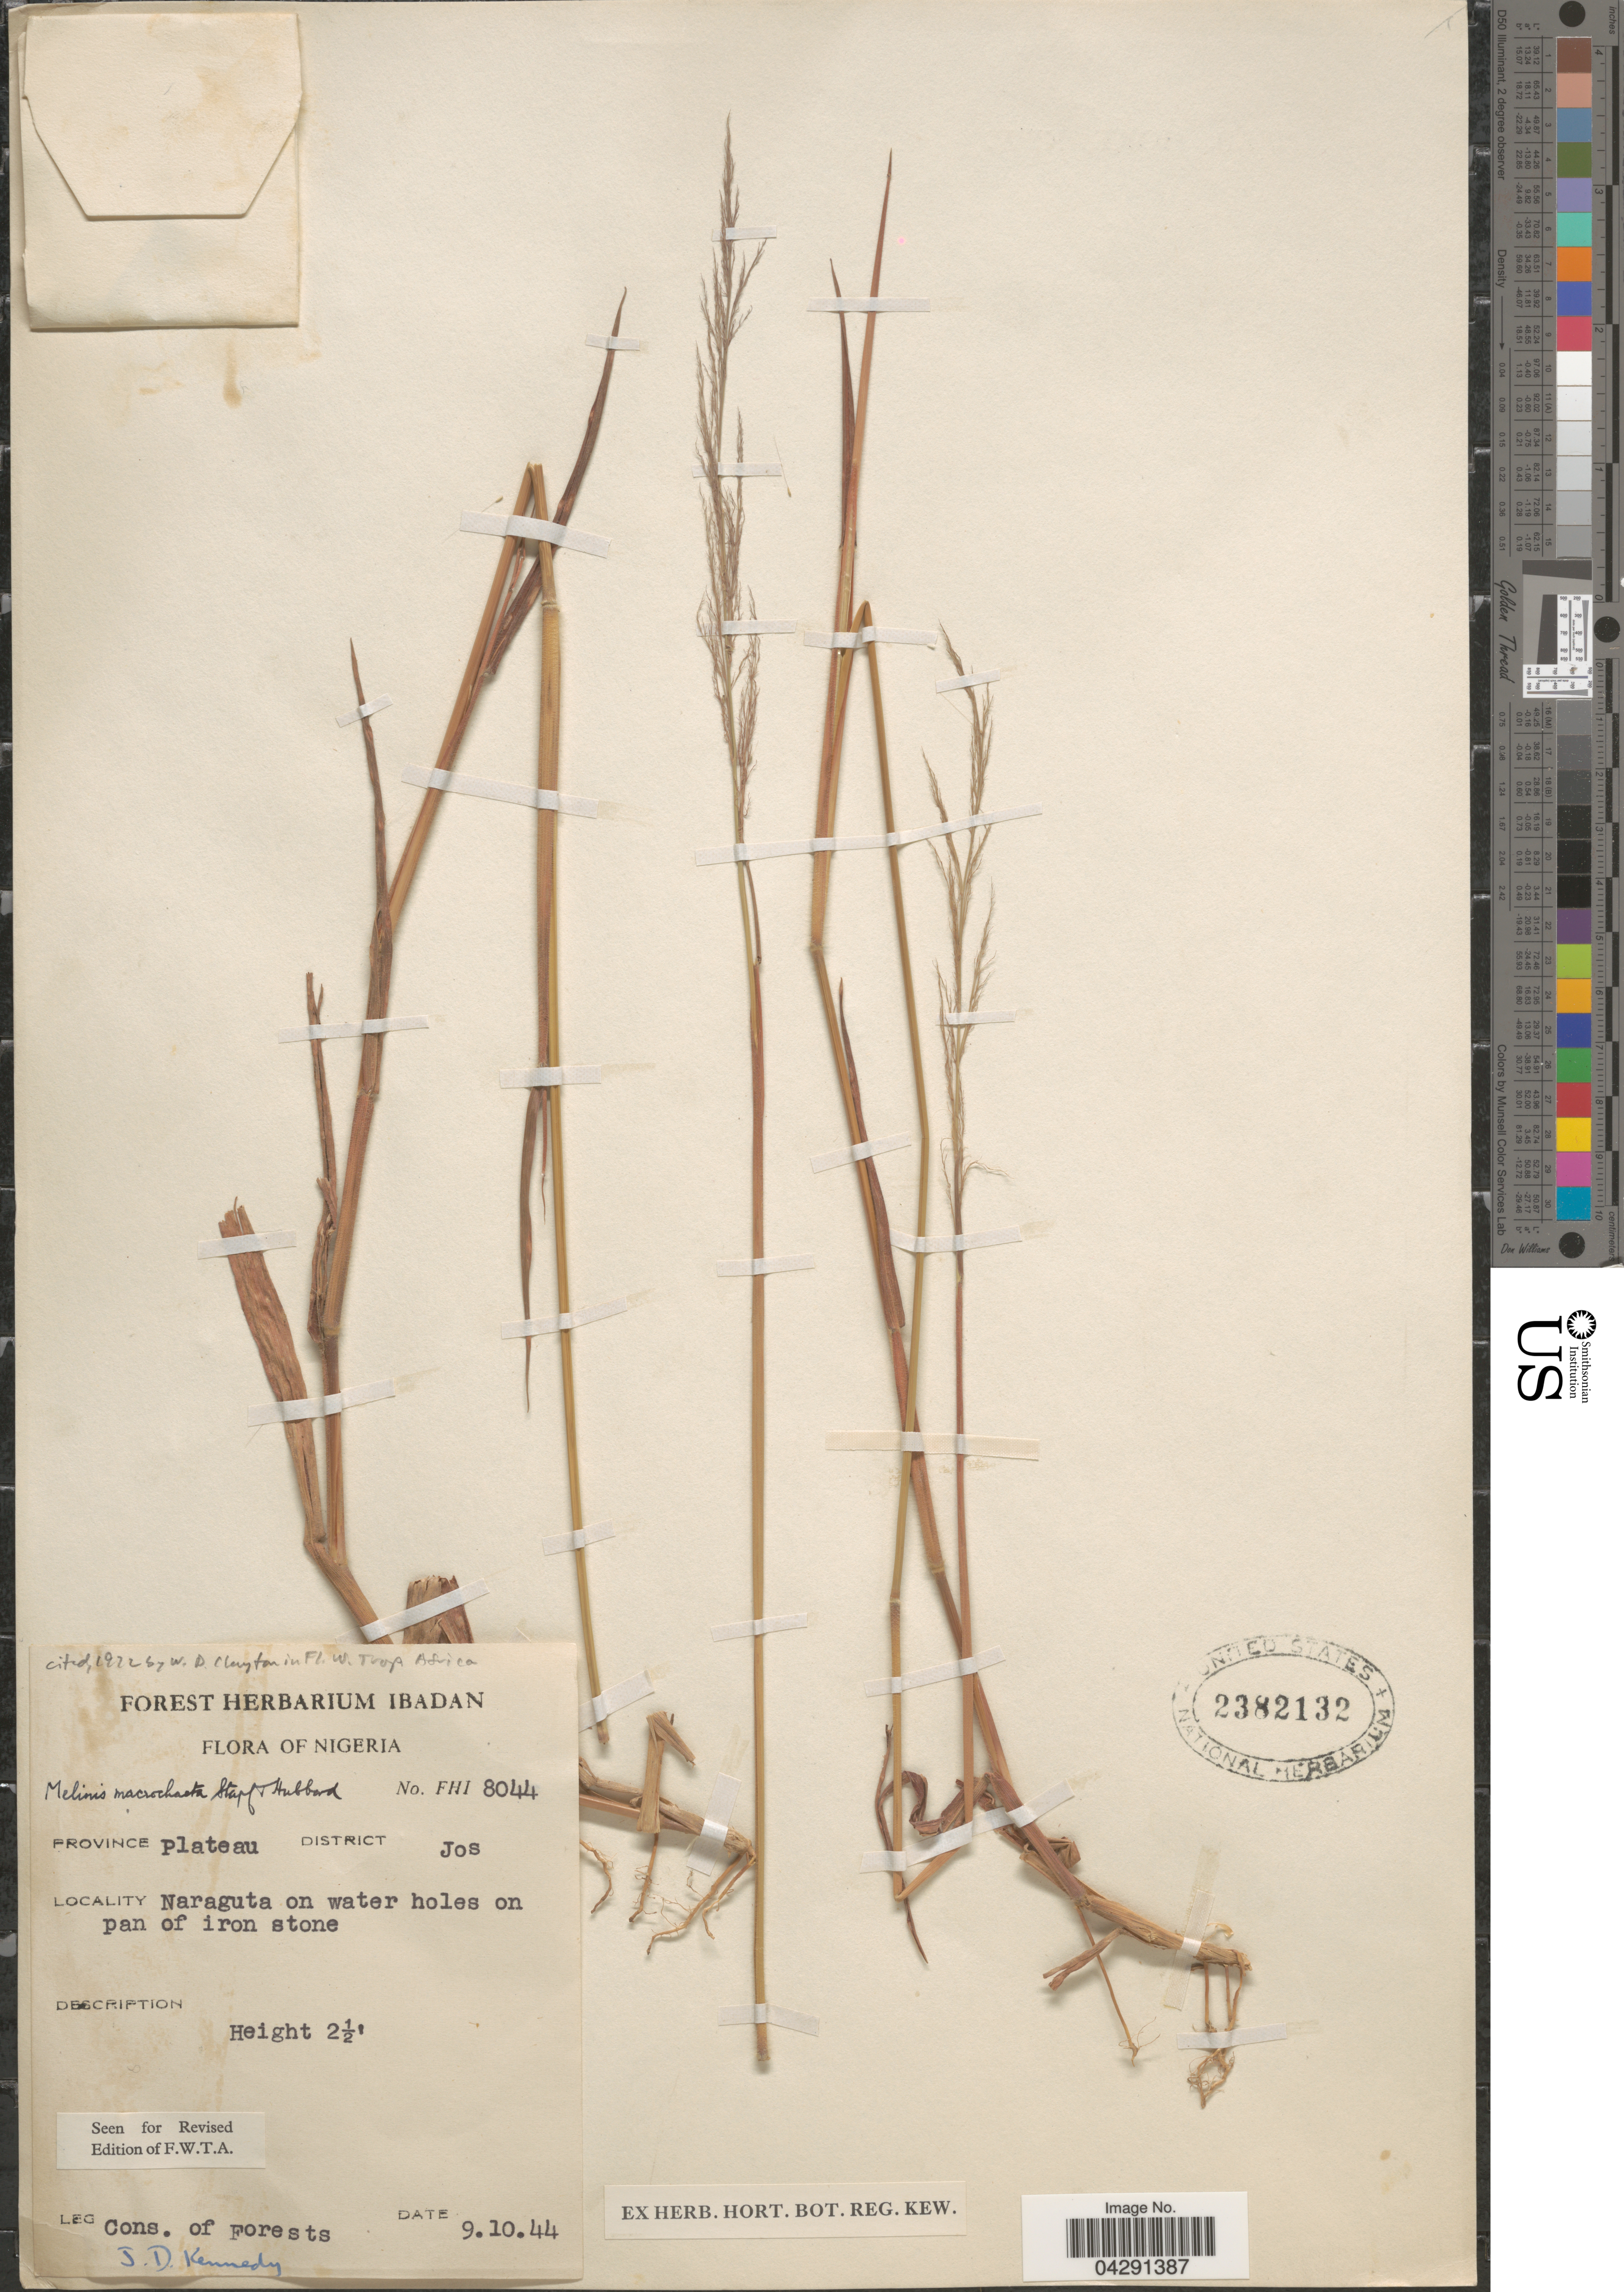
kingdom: Plantae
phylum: Tracheophyta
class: Liliopsida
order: Poales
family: Poaceae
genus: Melinis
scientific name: Melinis macrochaeta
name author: Stapf & C.E. Hubb.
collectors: Cons. of Forests & J. D. Kennedy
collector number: FHI8044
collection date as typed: Transcribed d/m/y: 9/10/44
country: Nigeria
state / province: Plateau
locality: District Jos. Naraguta on water holes on pan of iron stone.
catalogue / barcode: US 2382132